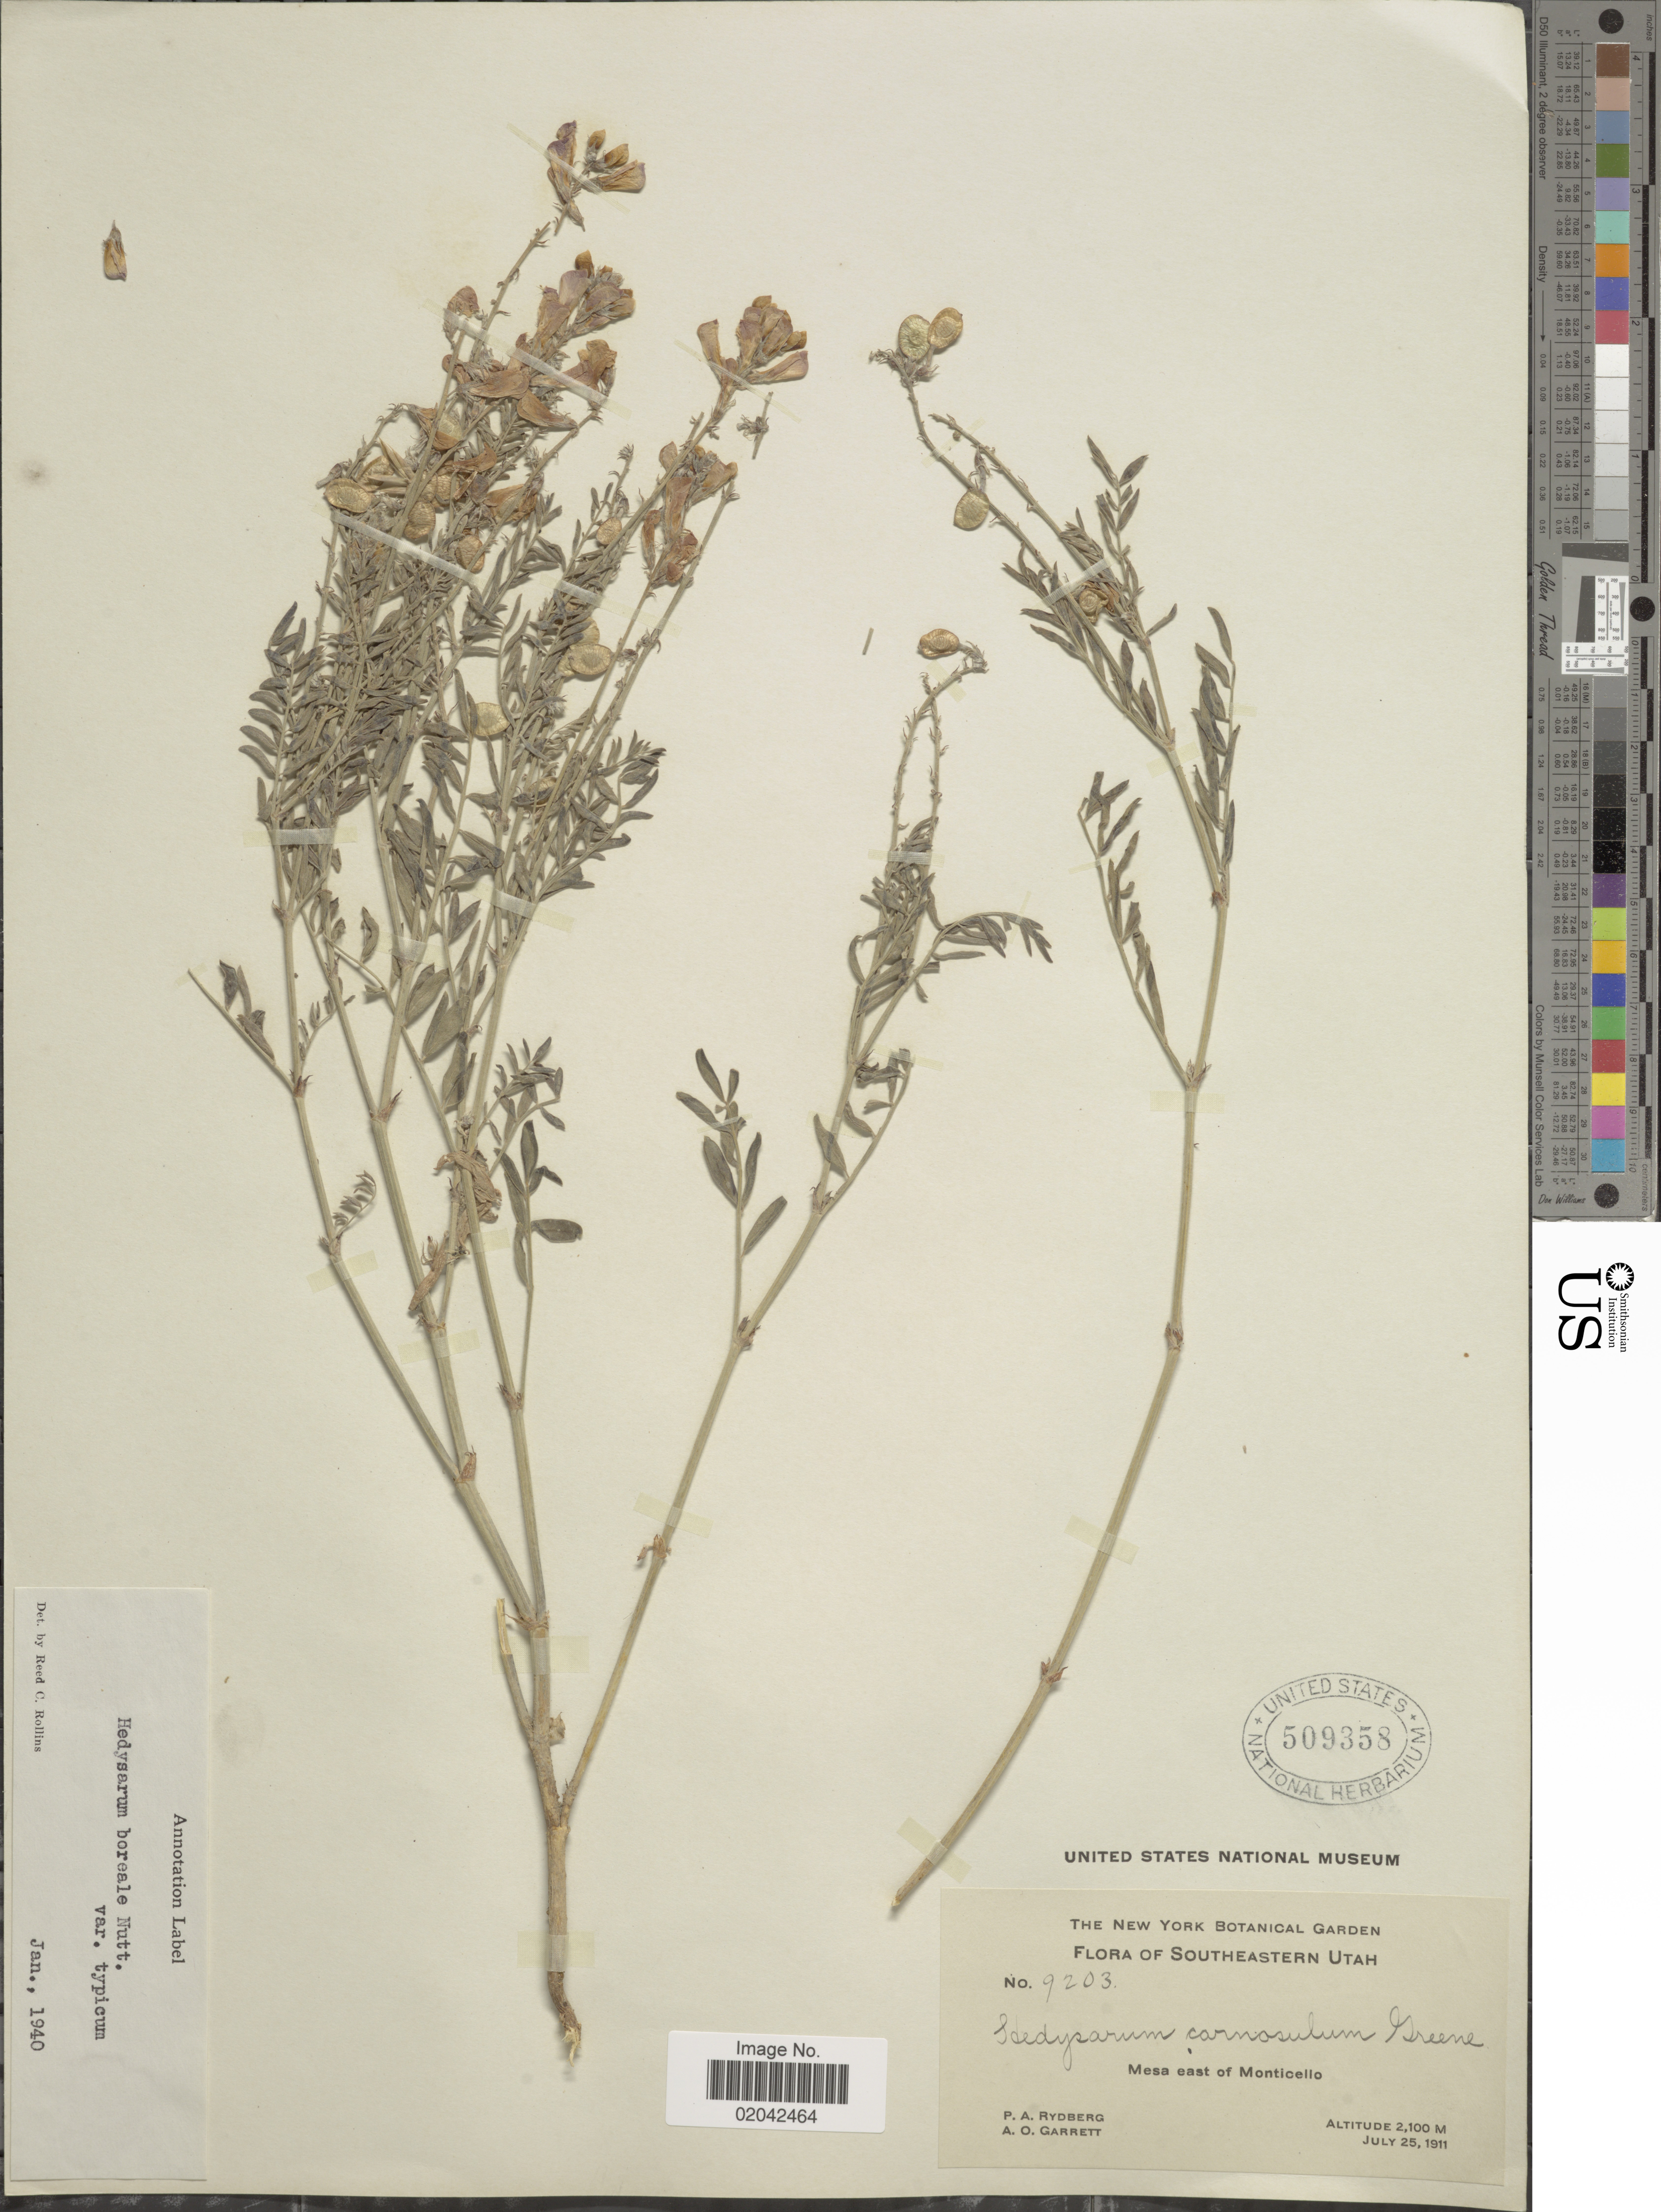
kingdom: Plantae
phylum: Tracheophyta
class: Magnoliopsida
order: Fabales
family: Fabaceae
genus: Hedysarum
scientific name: Hedysarum boreale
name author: Nutt.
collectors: P. A. Rydberg & A. O. Garrett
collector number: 9203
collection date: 1911-07-25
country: United States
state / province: Utah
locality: Southeastern Utah, Mesa east of Monticello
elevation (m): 2100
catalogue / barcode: US 509358